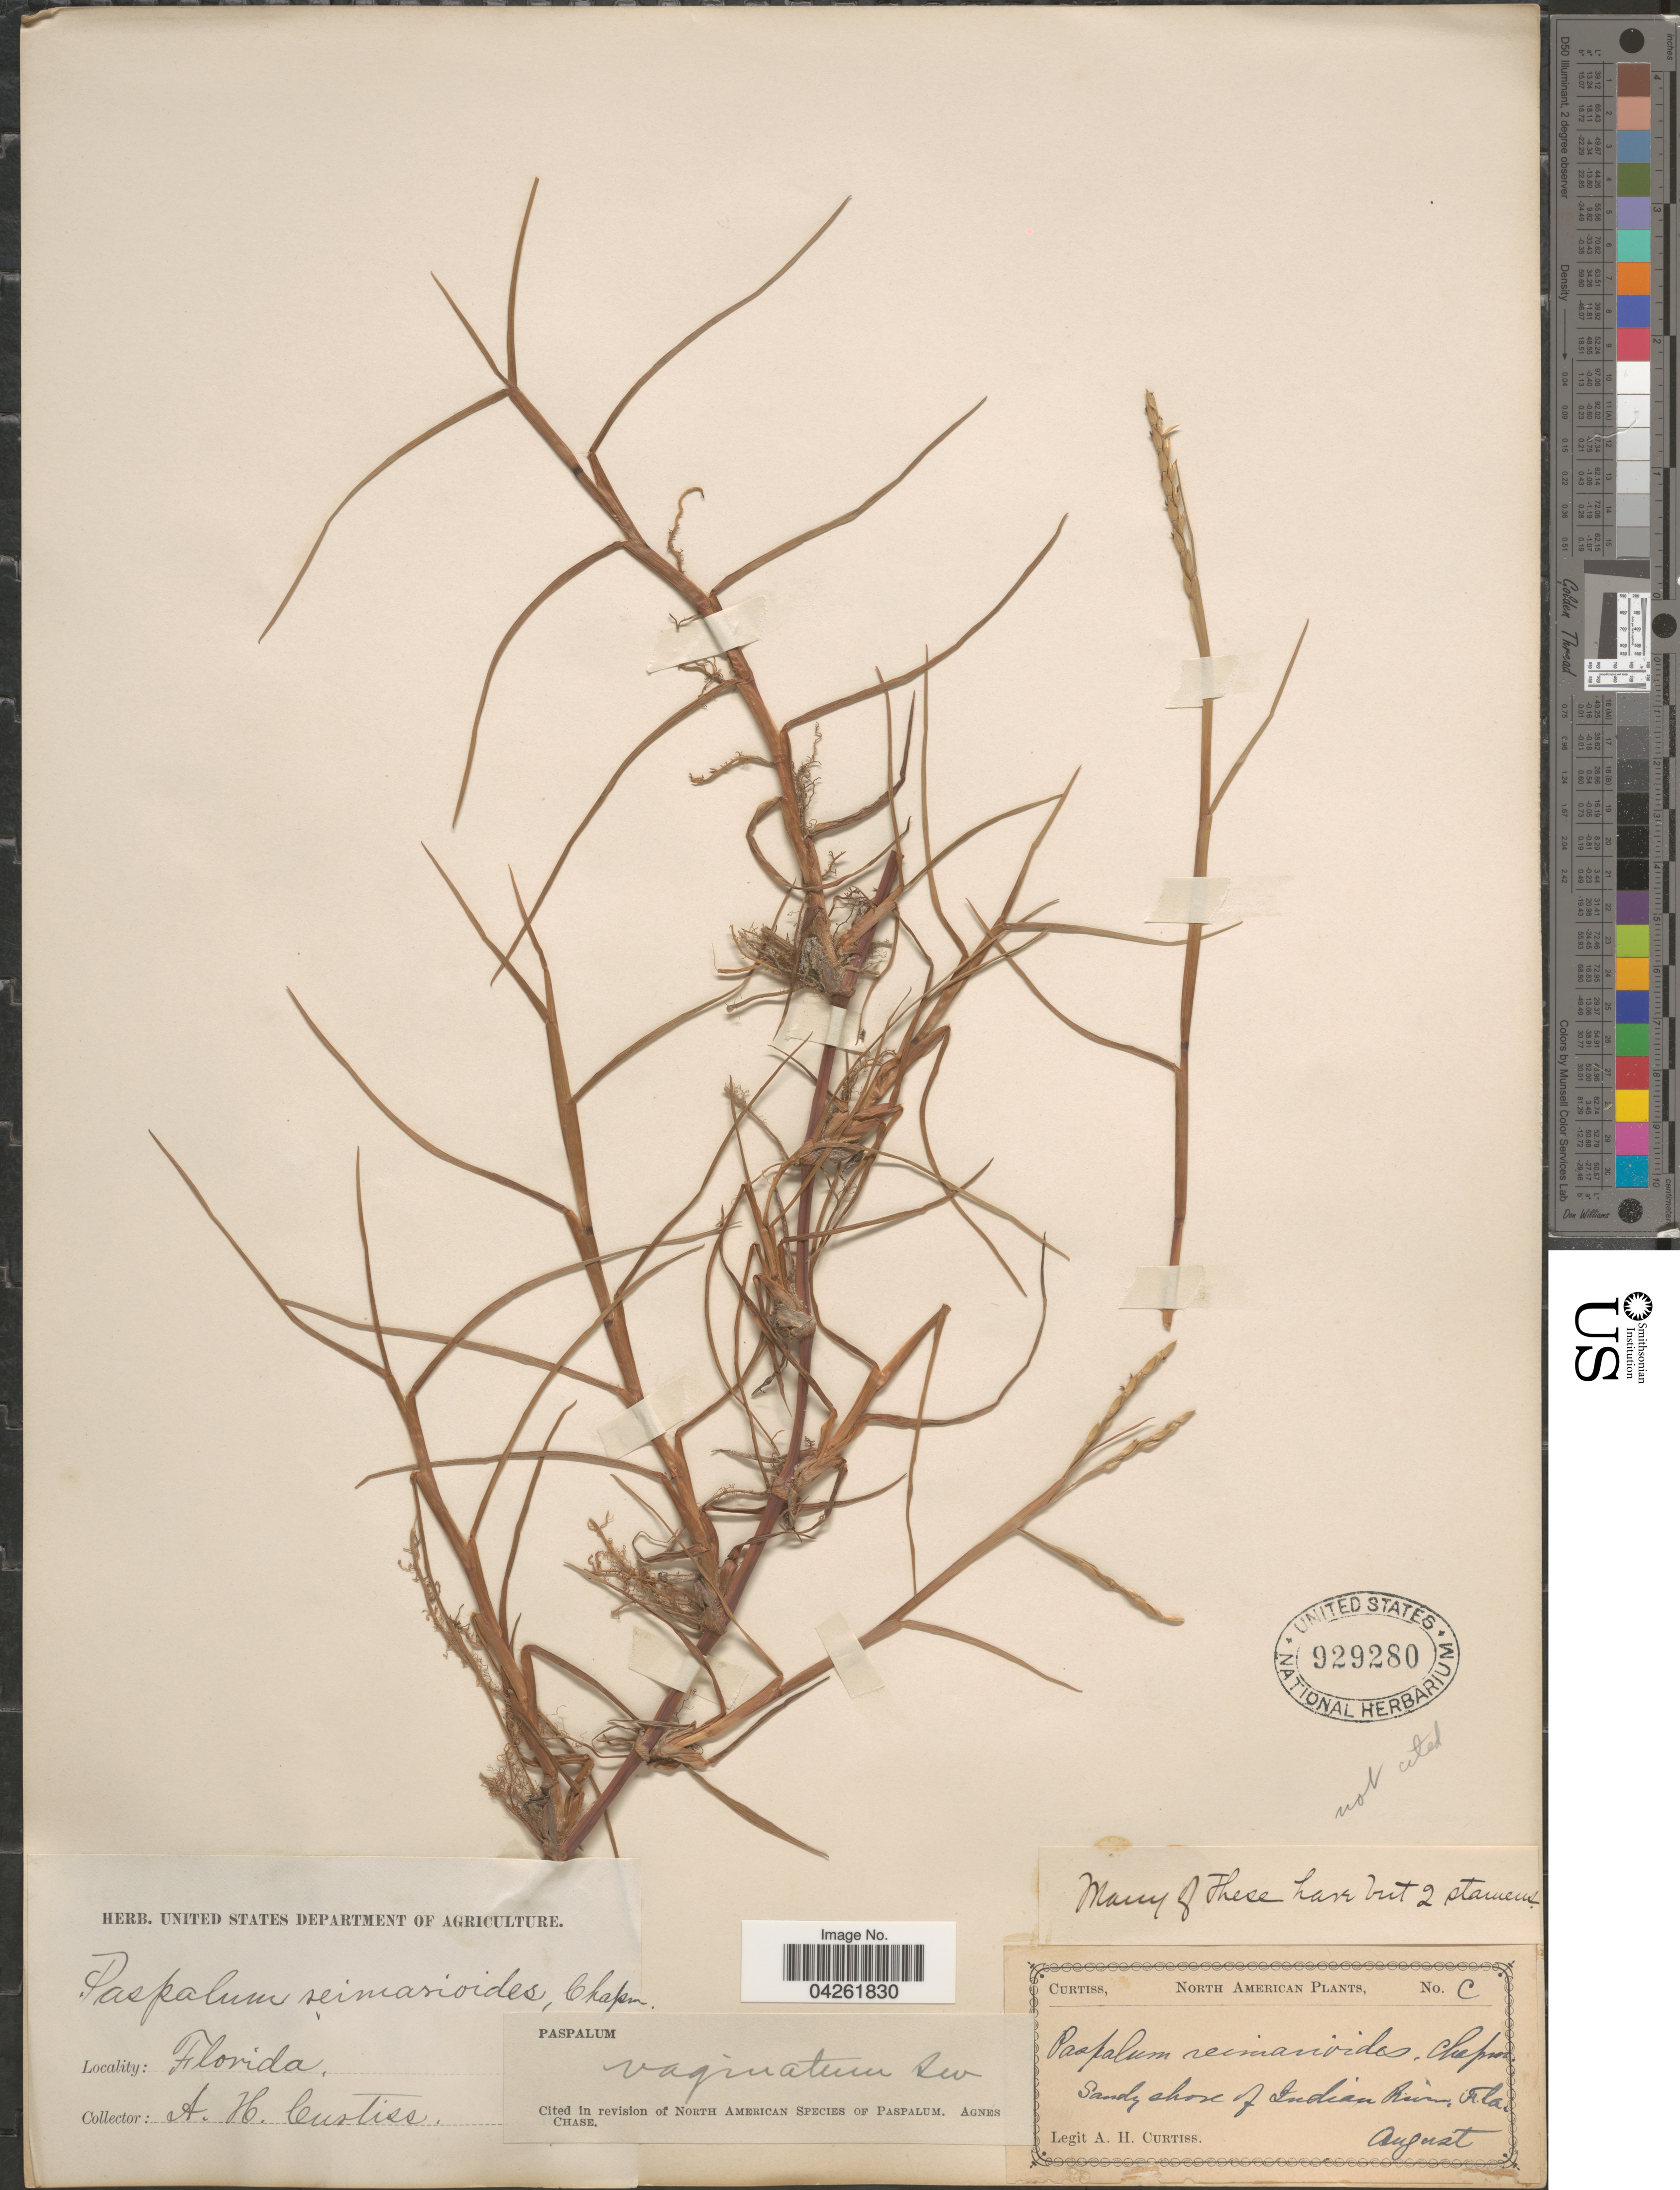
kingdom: Plantae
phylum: Tracheophyta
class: Liliopsida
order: Poales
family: Poaceae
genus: Paspalum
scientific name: Paspalum distichum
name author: L.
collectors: A. H. Curtiss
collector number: C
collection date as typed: August !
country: United States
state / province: Florida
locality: Sandy shore of Indian River.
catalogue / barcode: US 929280